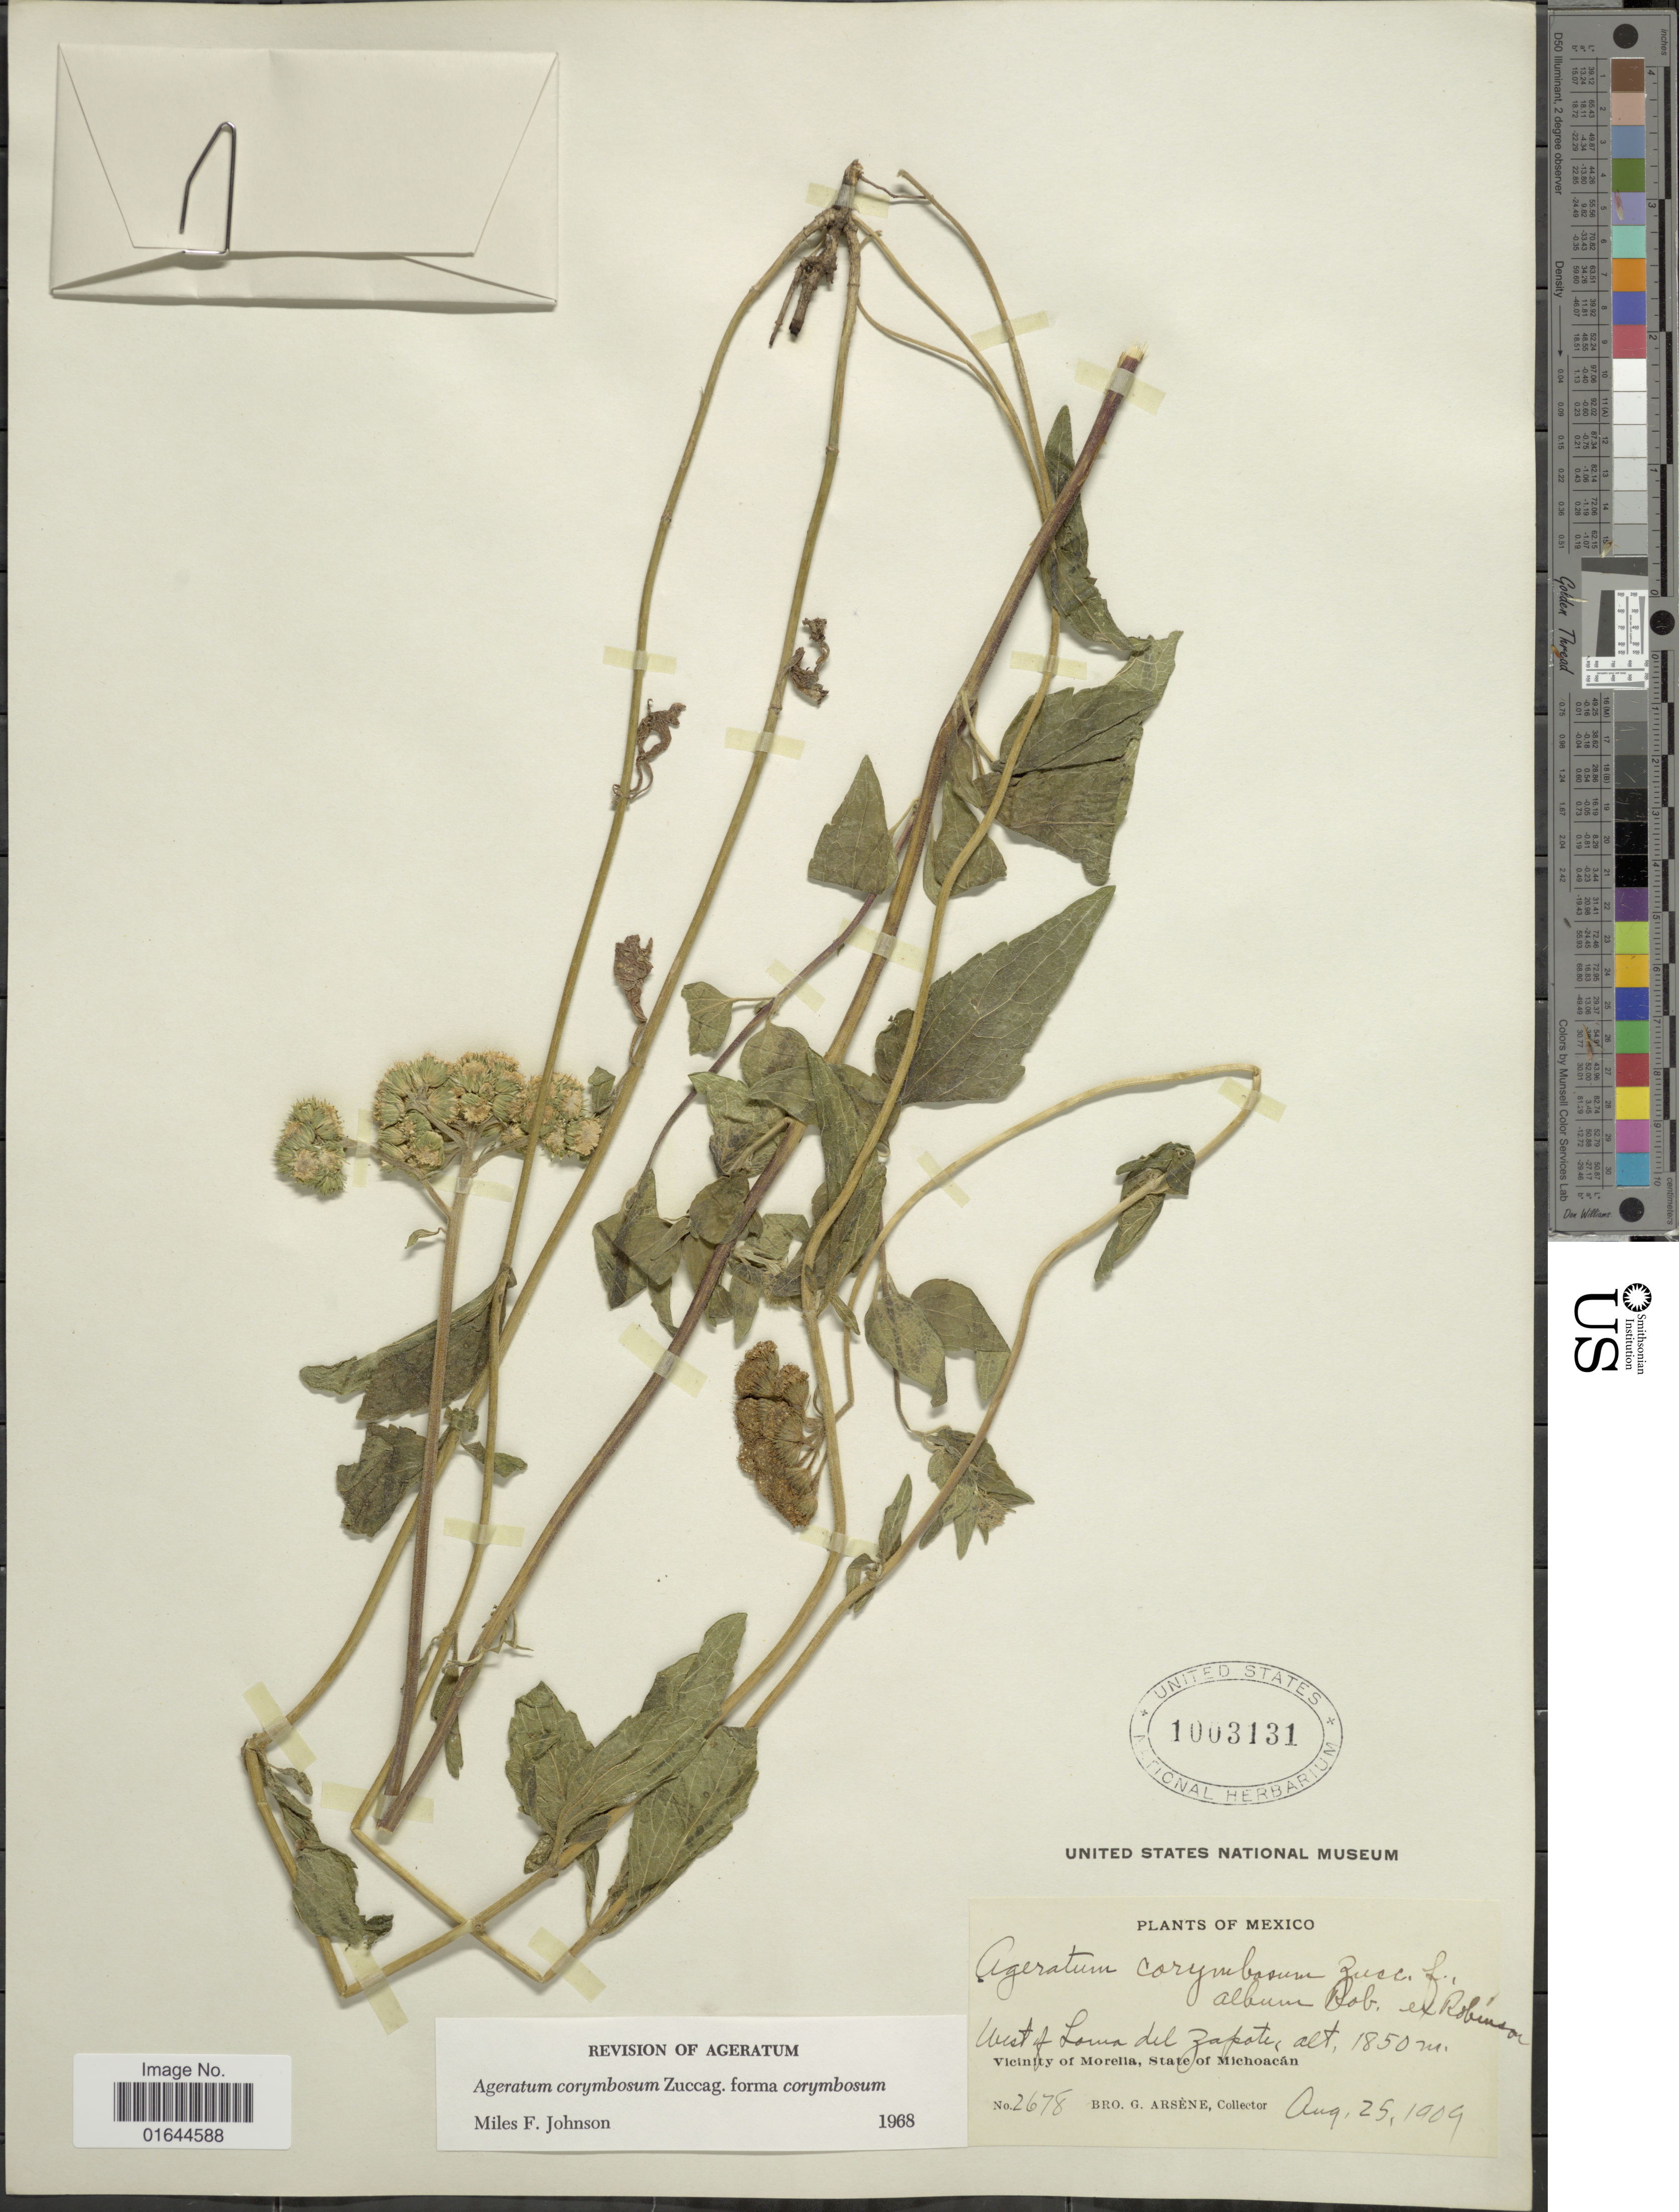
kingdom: Plantae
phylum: Tracheophyta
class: Magnoliopsida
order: Asterales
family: Asteraceae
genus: Ageratum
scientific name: Ageratum corymbosum f. corymbosum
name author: Zuccagni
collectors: Bro. G. Arsène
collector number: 2678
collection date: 1909-08-25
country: Mexico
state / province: Michoacán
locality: Mexico, West of Loma del Zapato. Vicinity of Morelia, State of Michoacan.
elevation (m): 1850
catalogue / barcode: US 1003131